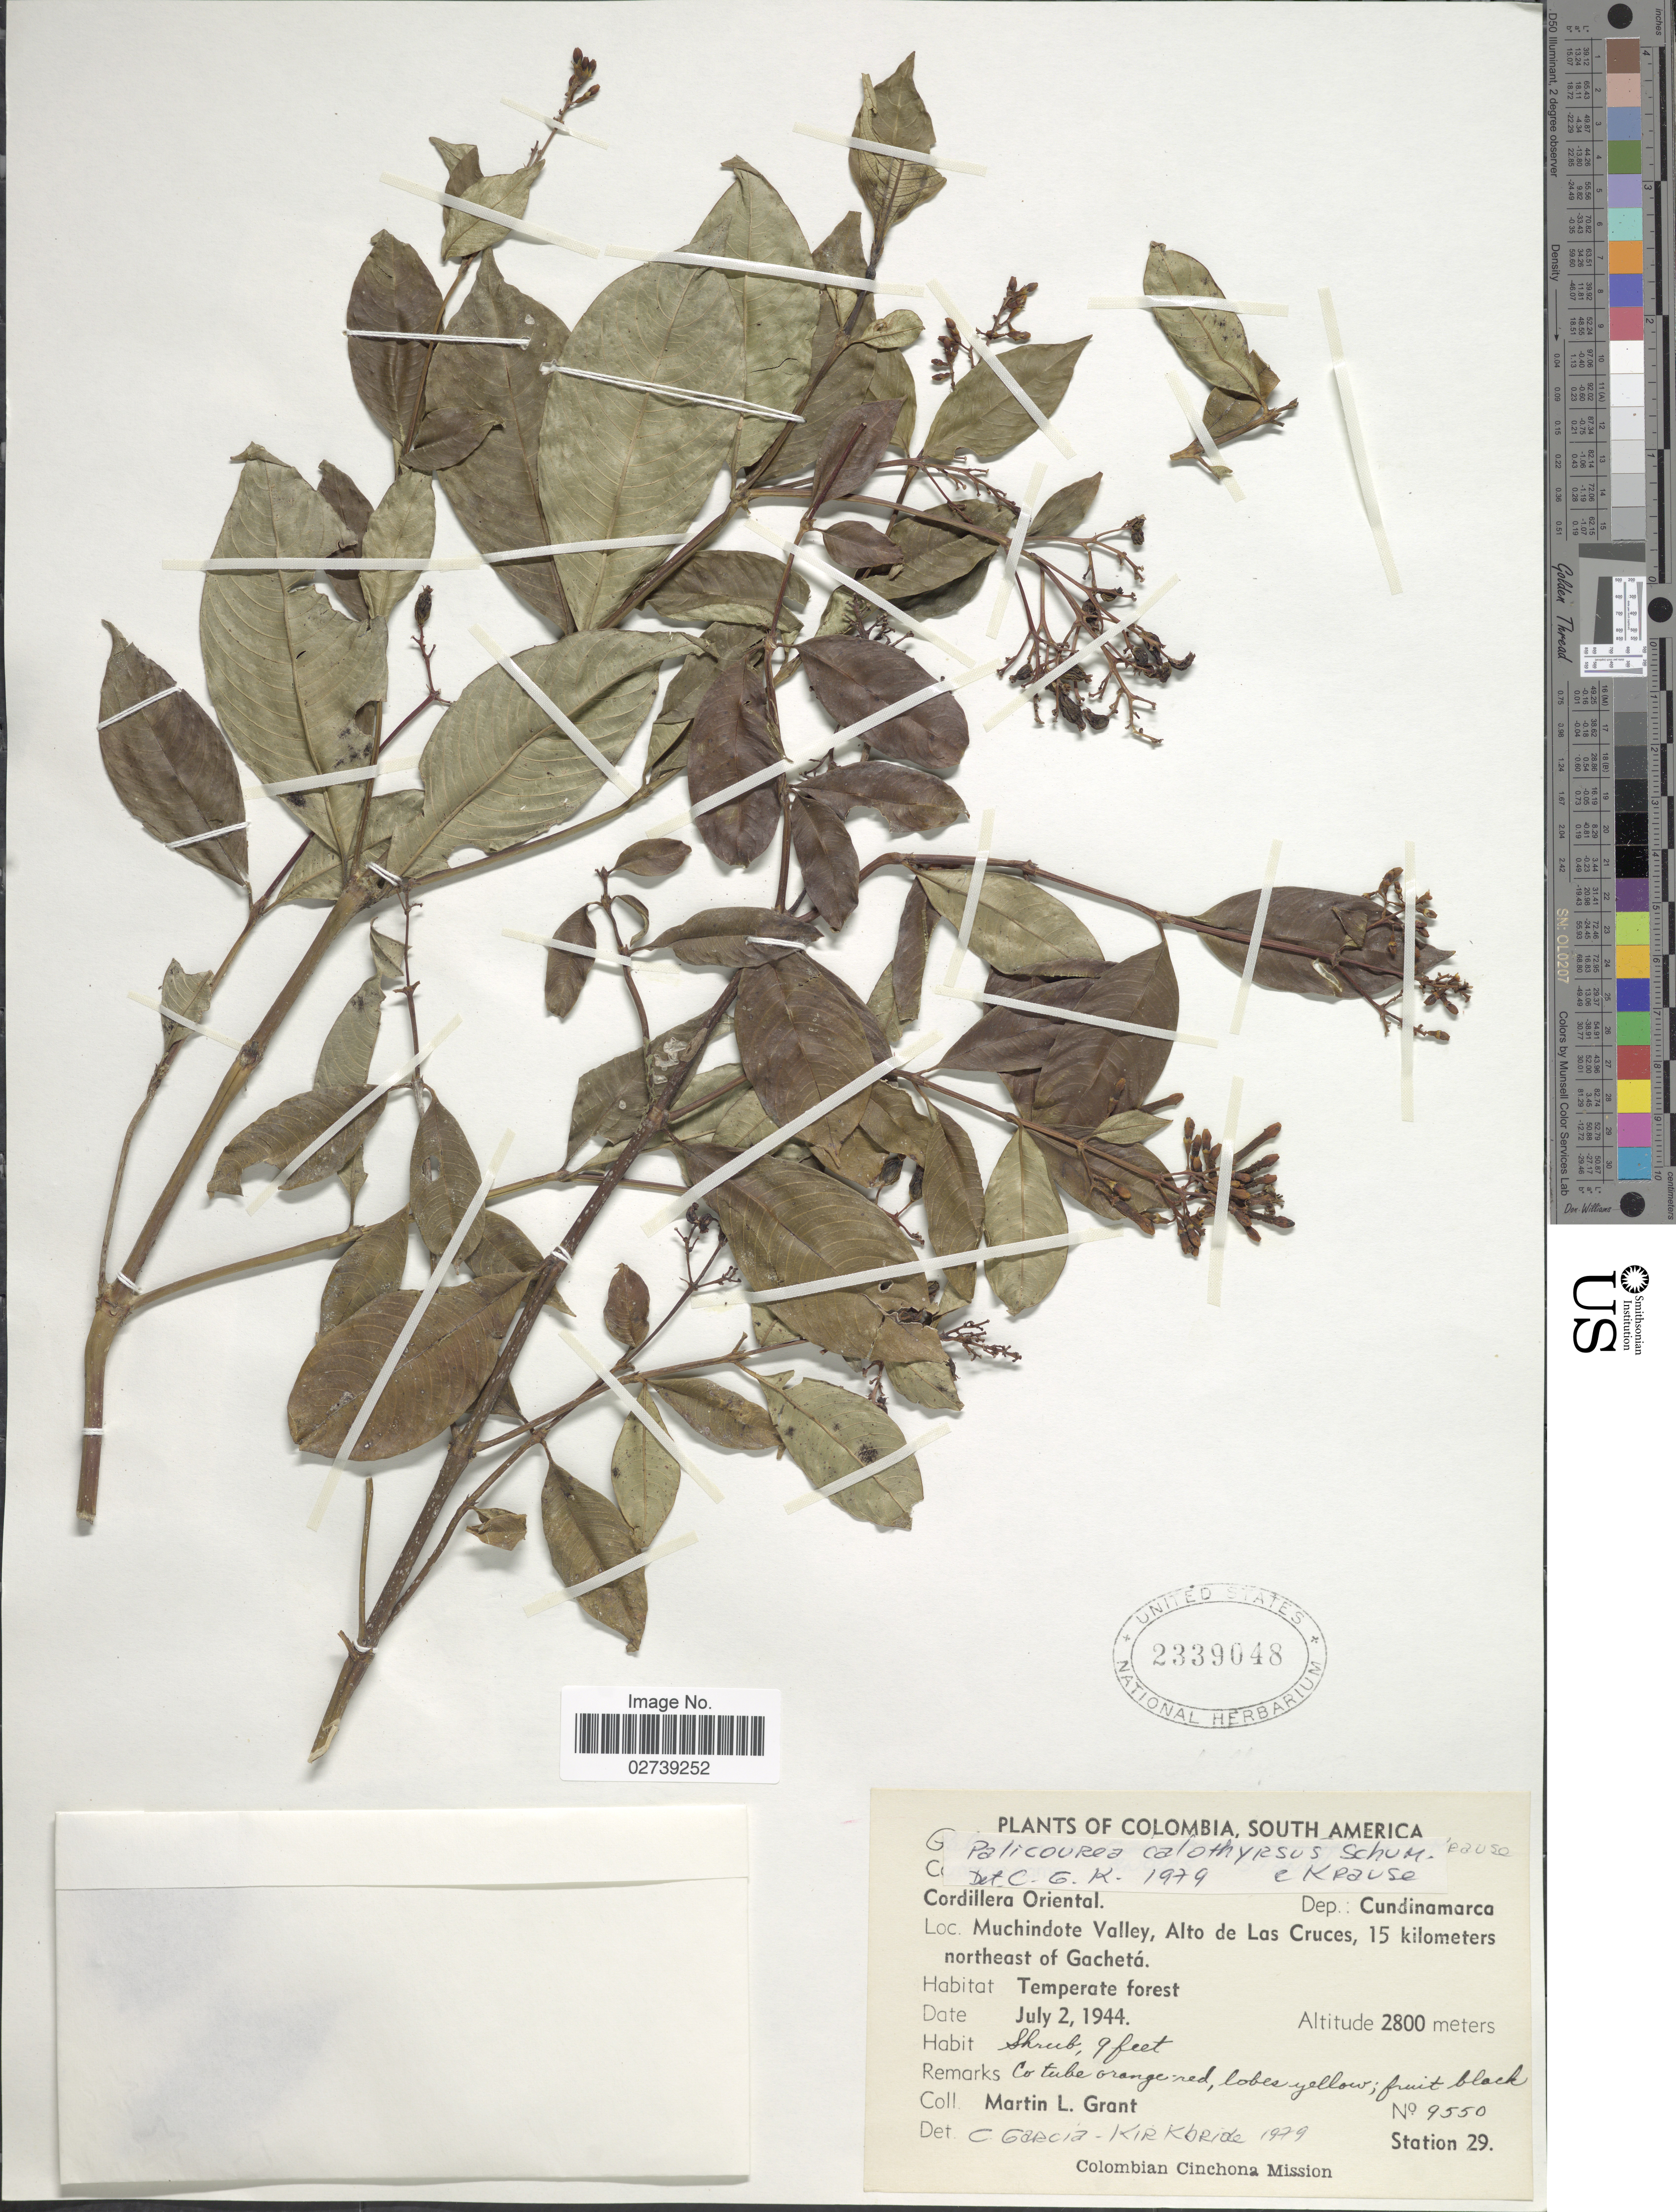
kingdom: Plantae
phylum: Tracheophyta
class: Magnoliopsida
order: Gentianales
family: Rubiaceae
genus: Palicourea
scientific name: Palicourea calothyrsus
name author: K. Schum. & K. Krause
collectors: M. L. Grant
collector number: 9550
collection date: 1944-07-02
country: Colombia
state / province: Cundinamarca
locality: Cordillera Oriental. Dep.: Cundinamarca. Muchindote Valley, Alto de Las Cruces, 15 kilometers northeast of Gachetá. Station 29.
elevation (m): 2800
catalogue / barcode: US 2339048